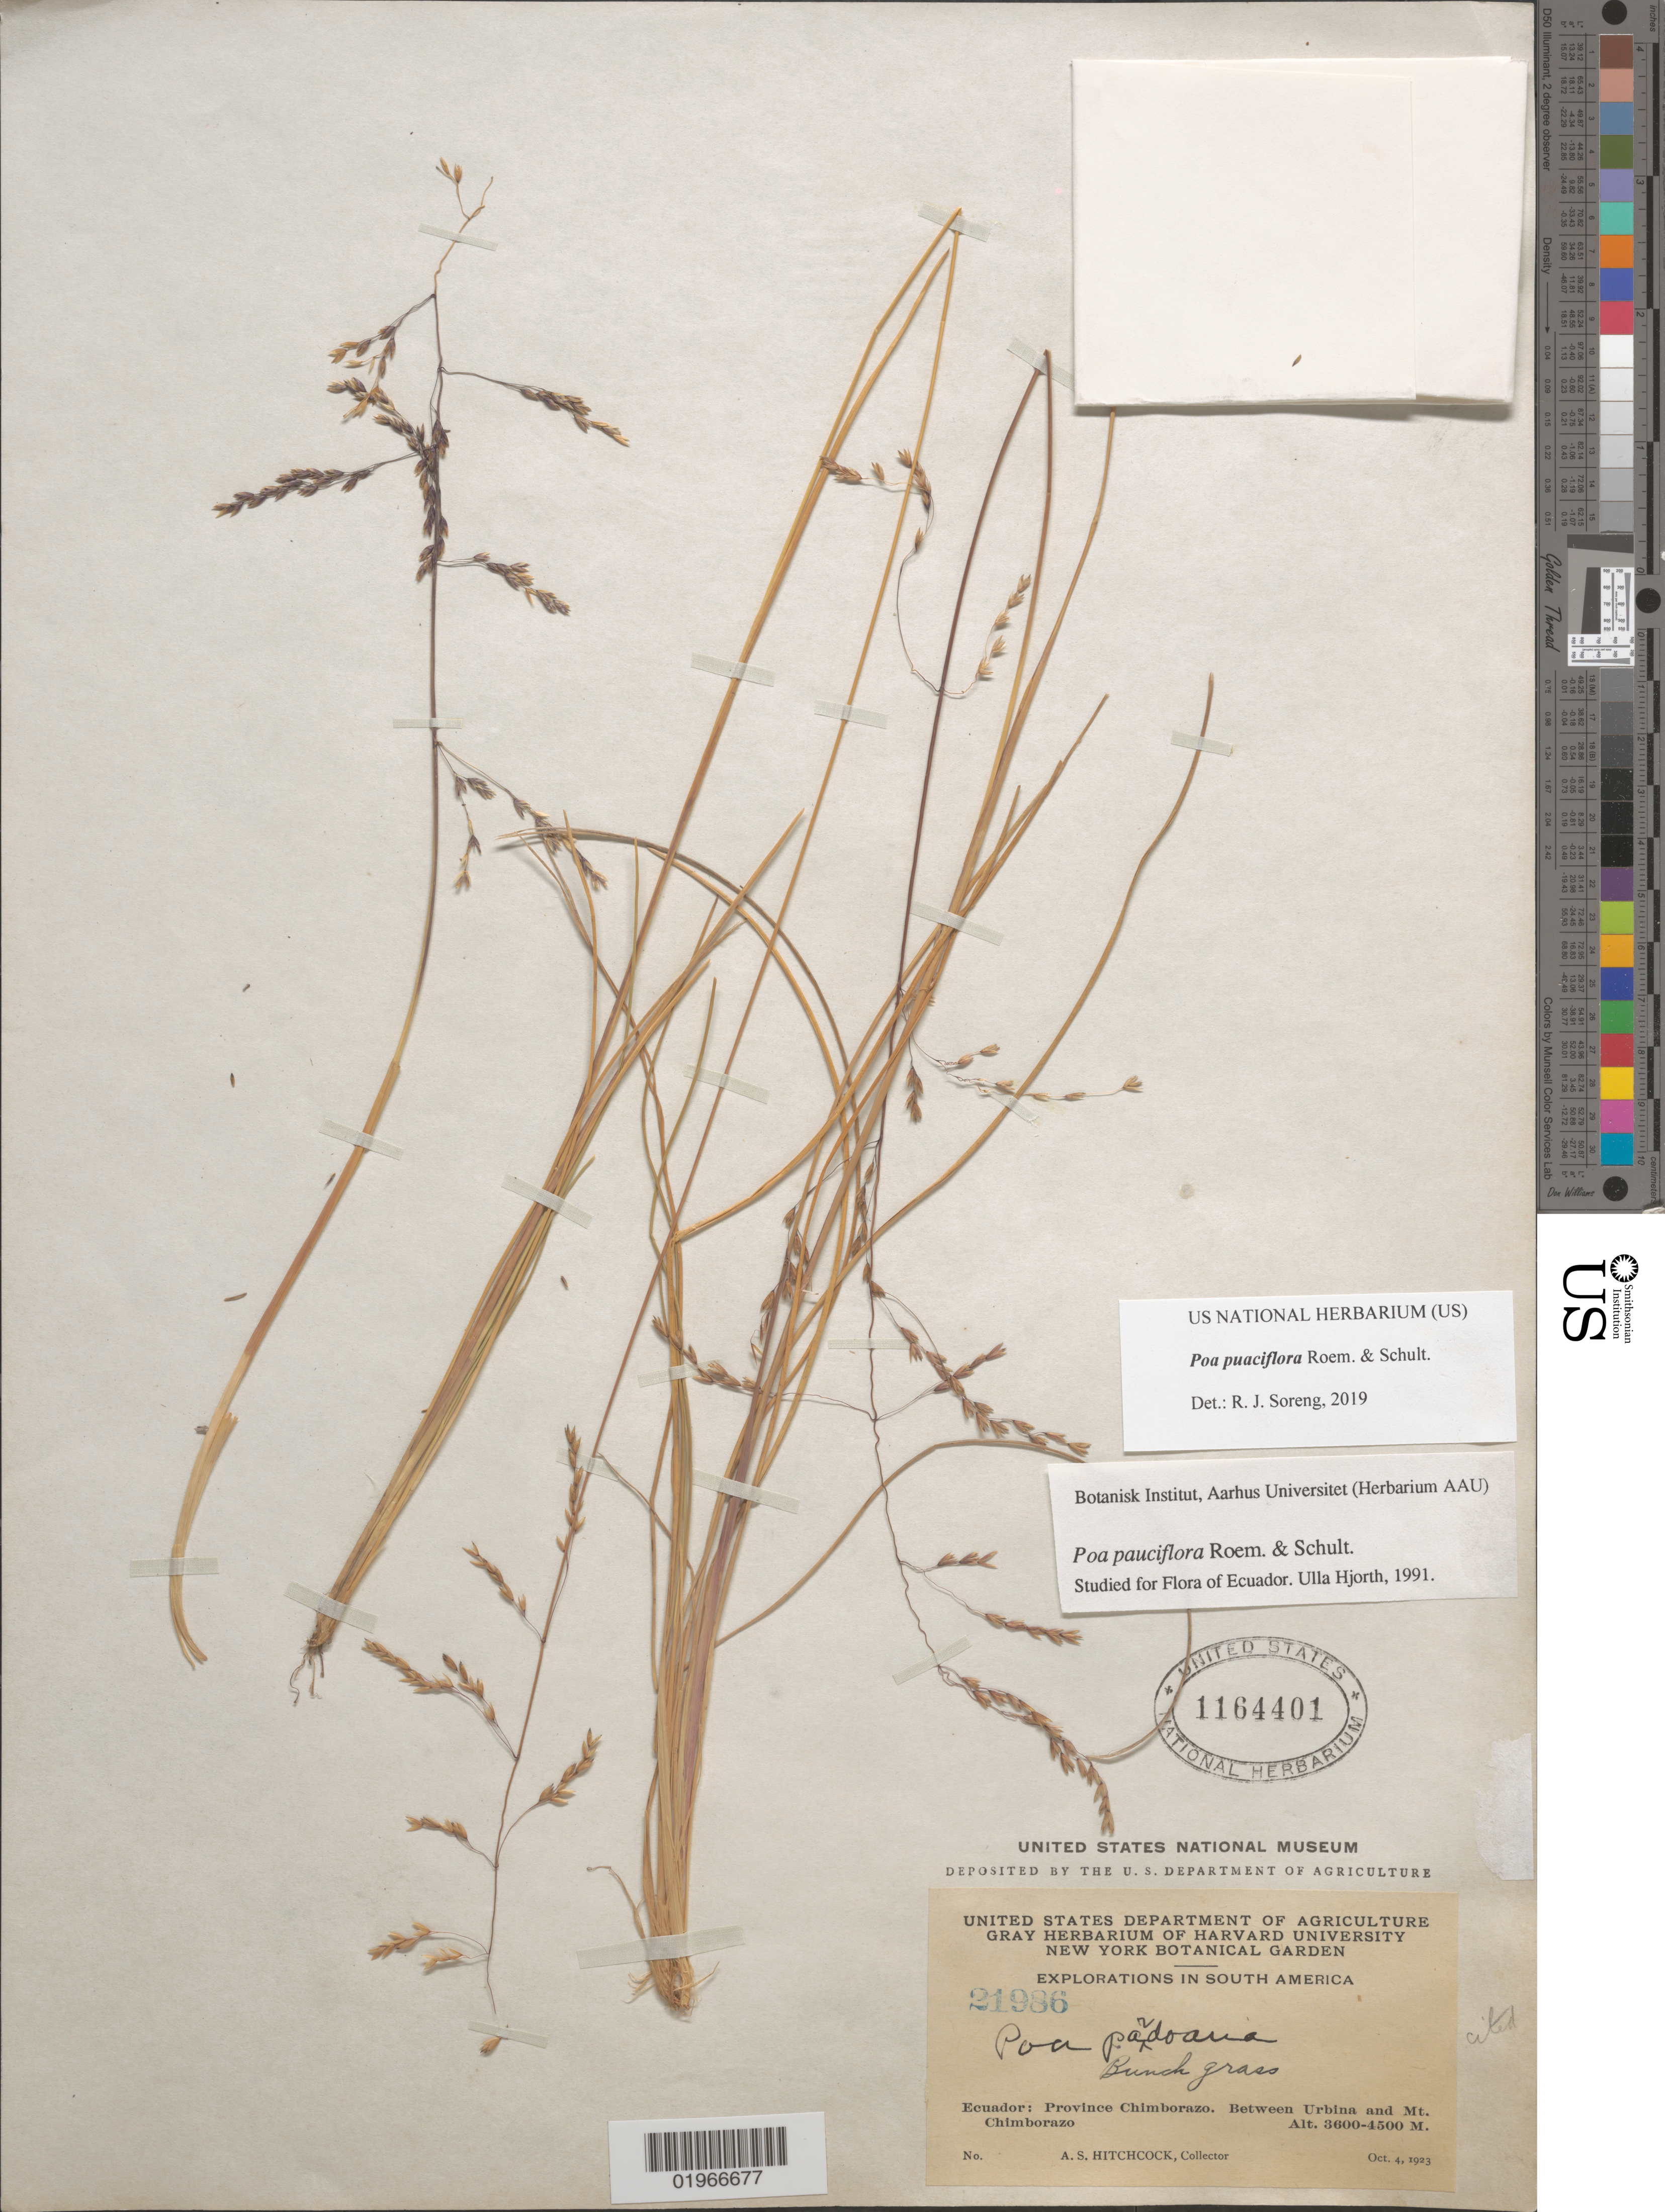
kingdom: Plantae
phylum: Tracheophyta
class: Liliopsida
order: Poales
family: Poaceae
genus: Poa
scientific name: Poa pauciflora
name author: Roem. & Schult.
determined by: Soreng, Robert J., Research Associate (BOT), Smithsonian Institution - National Museum of Natural History (UNITED STATES)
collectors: A. S. Hitchcock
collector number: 21986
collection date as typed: Oct. 4, 1923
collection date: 1923-10-04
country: Ecuador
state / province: Chimborazo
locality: Between Urbina and Mt. Chimborazo.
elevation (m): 3600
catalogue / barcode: US 1164401